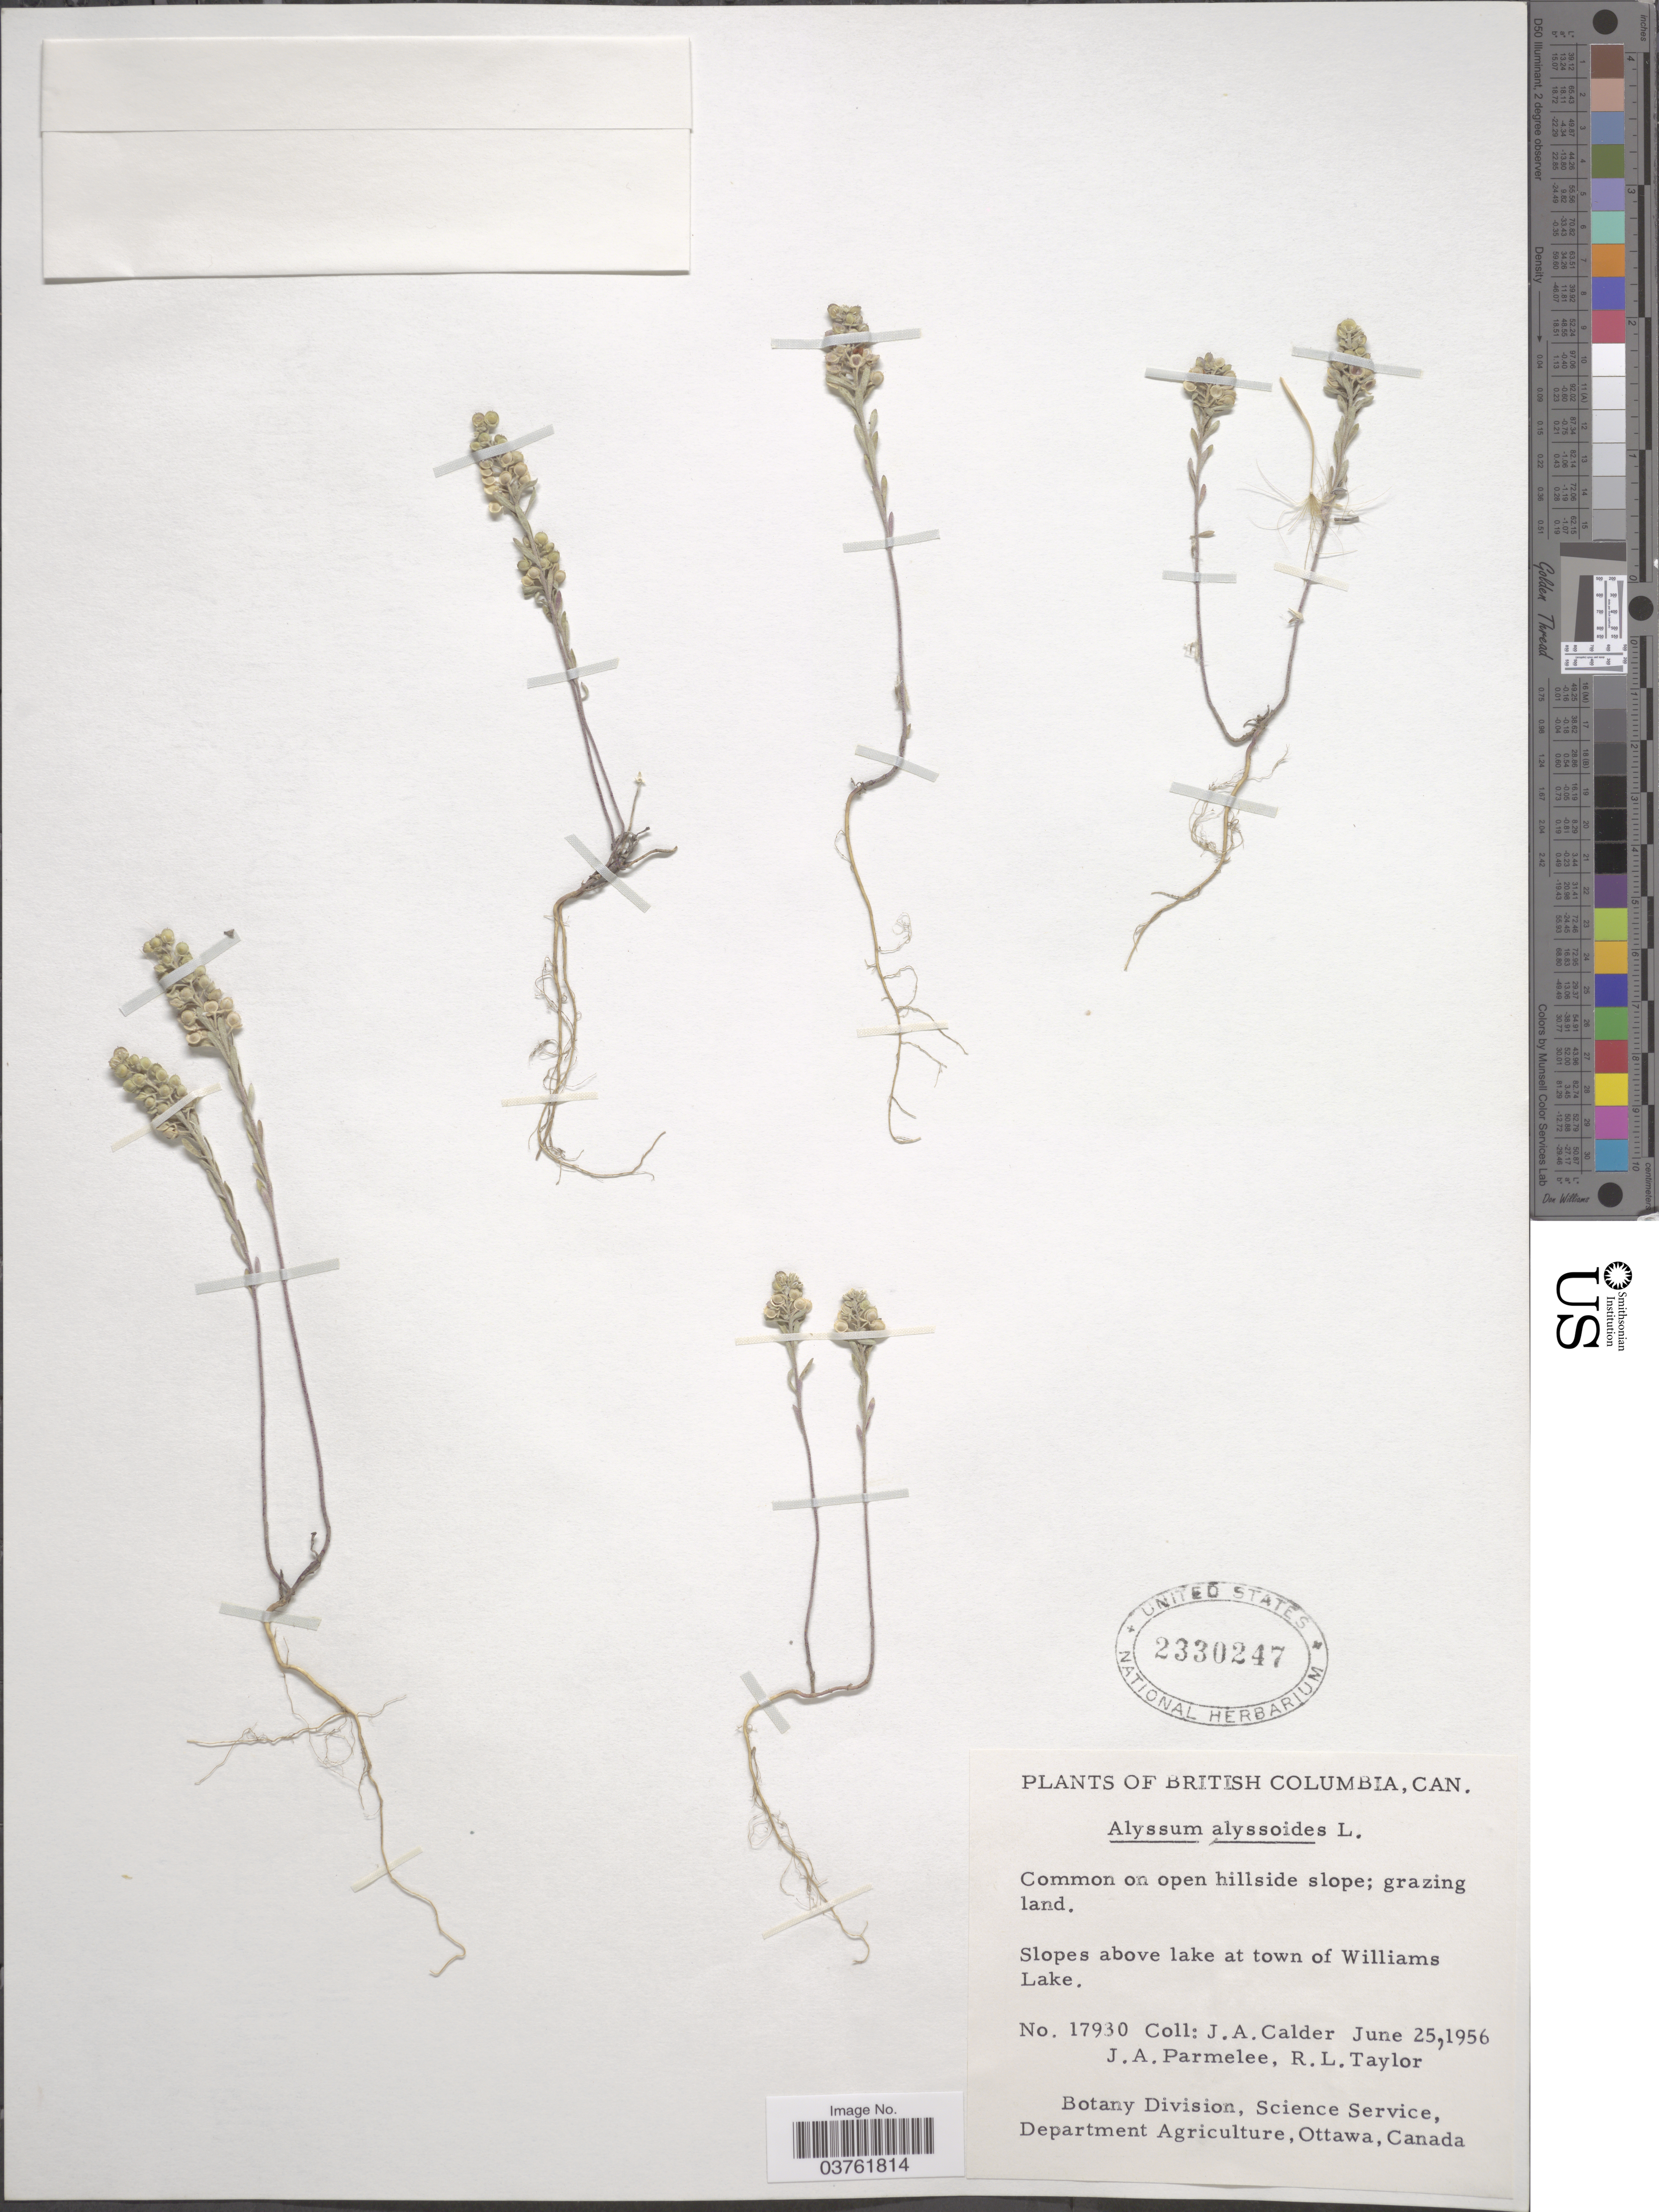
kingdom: Plantae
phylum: Tracheophyta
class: Magnoliopsida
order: Brassicales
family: Brassicaceae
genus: Alyssum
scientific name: Alyssum alyssoides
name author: (L.) L.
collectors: J. A. Calder, J. A. Parmelee & R. Taylor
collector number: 17930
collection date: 1956-06-25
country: Canada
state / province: British Columbia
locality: Slopes above lake at town of Williams Lake.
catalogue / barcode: US 2330247